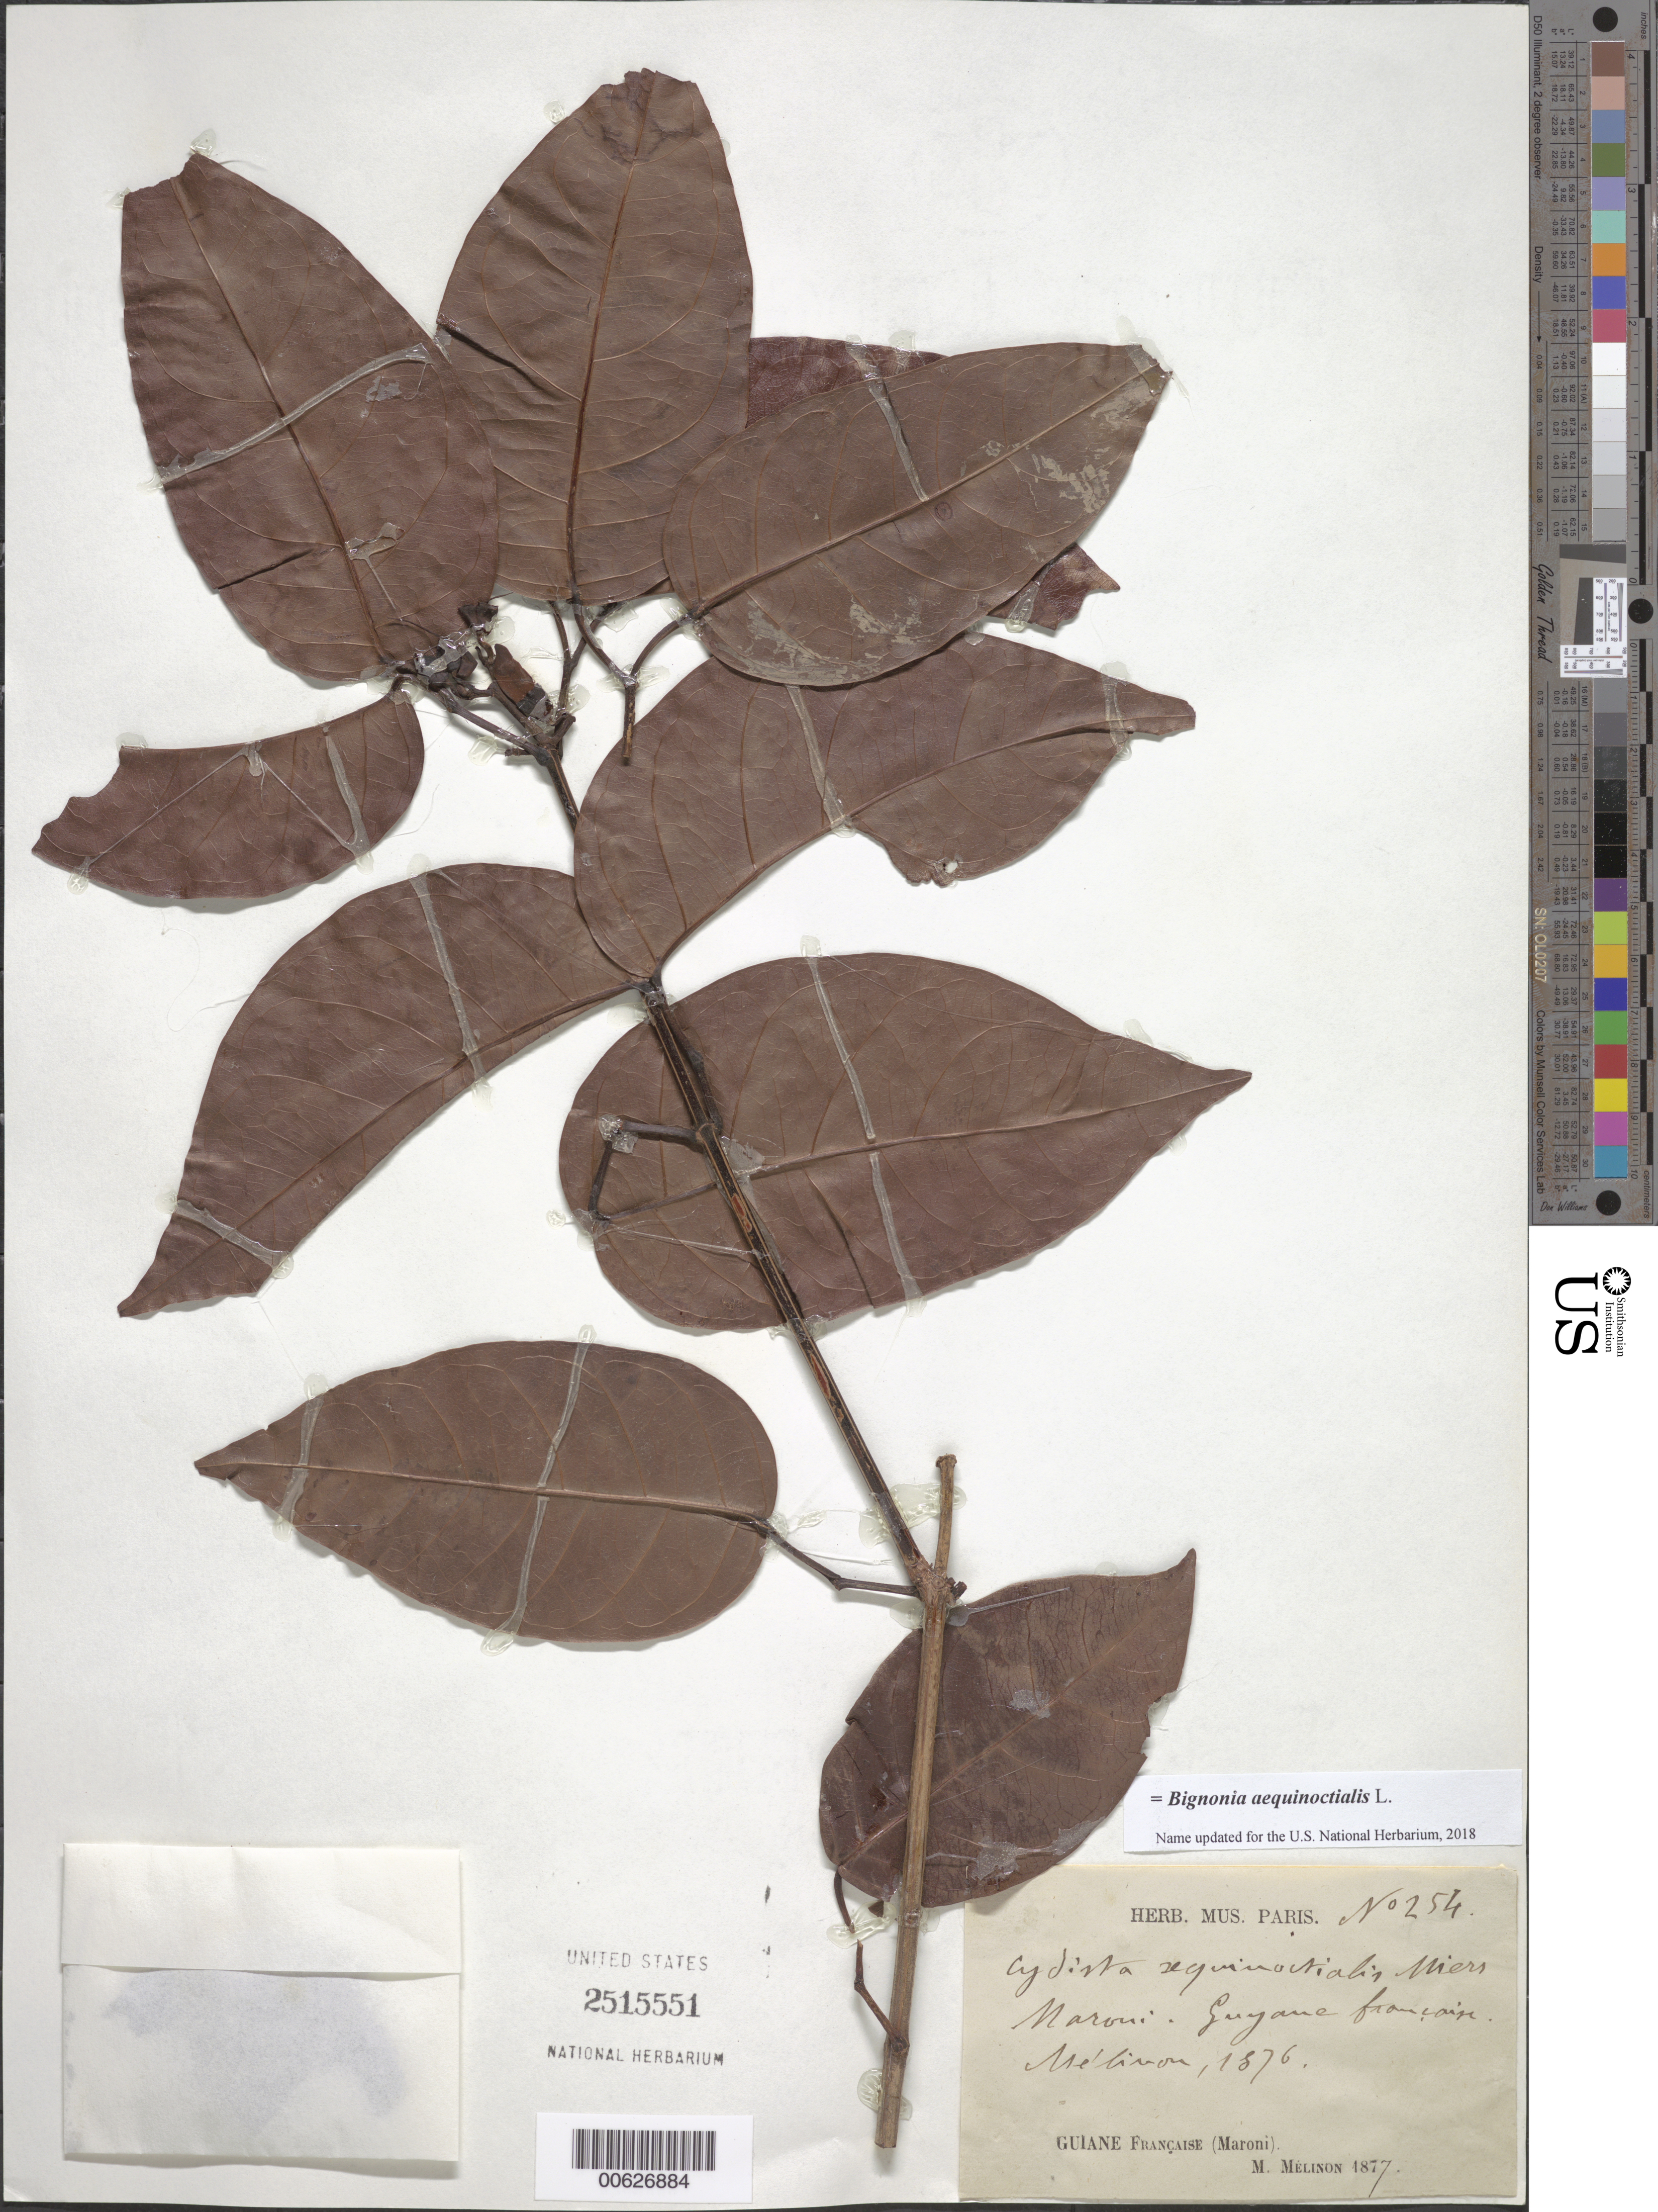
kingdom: Plantae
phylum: Tracheophyta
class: Magnoliopsida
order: Lamiales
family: Bignoniaceae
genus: Bignonia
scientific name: Bignonia aequinoctialis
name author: L.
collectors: M. Melinon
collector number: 254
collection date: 1876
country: French Guiana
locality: Guiane Française (Maroni).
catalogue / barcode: US 2515551